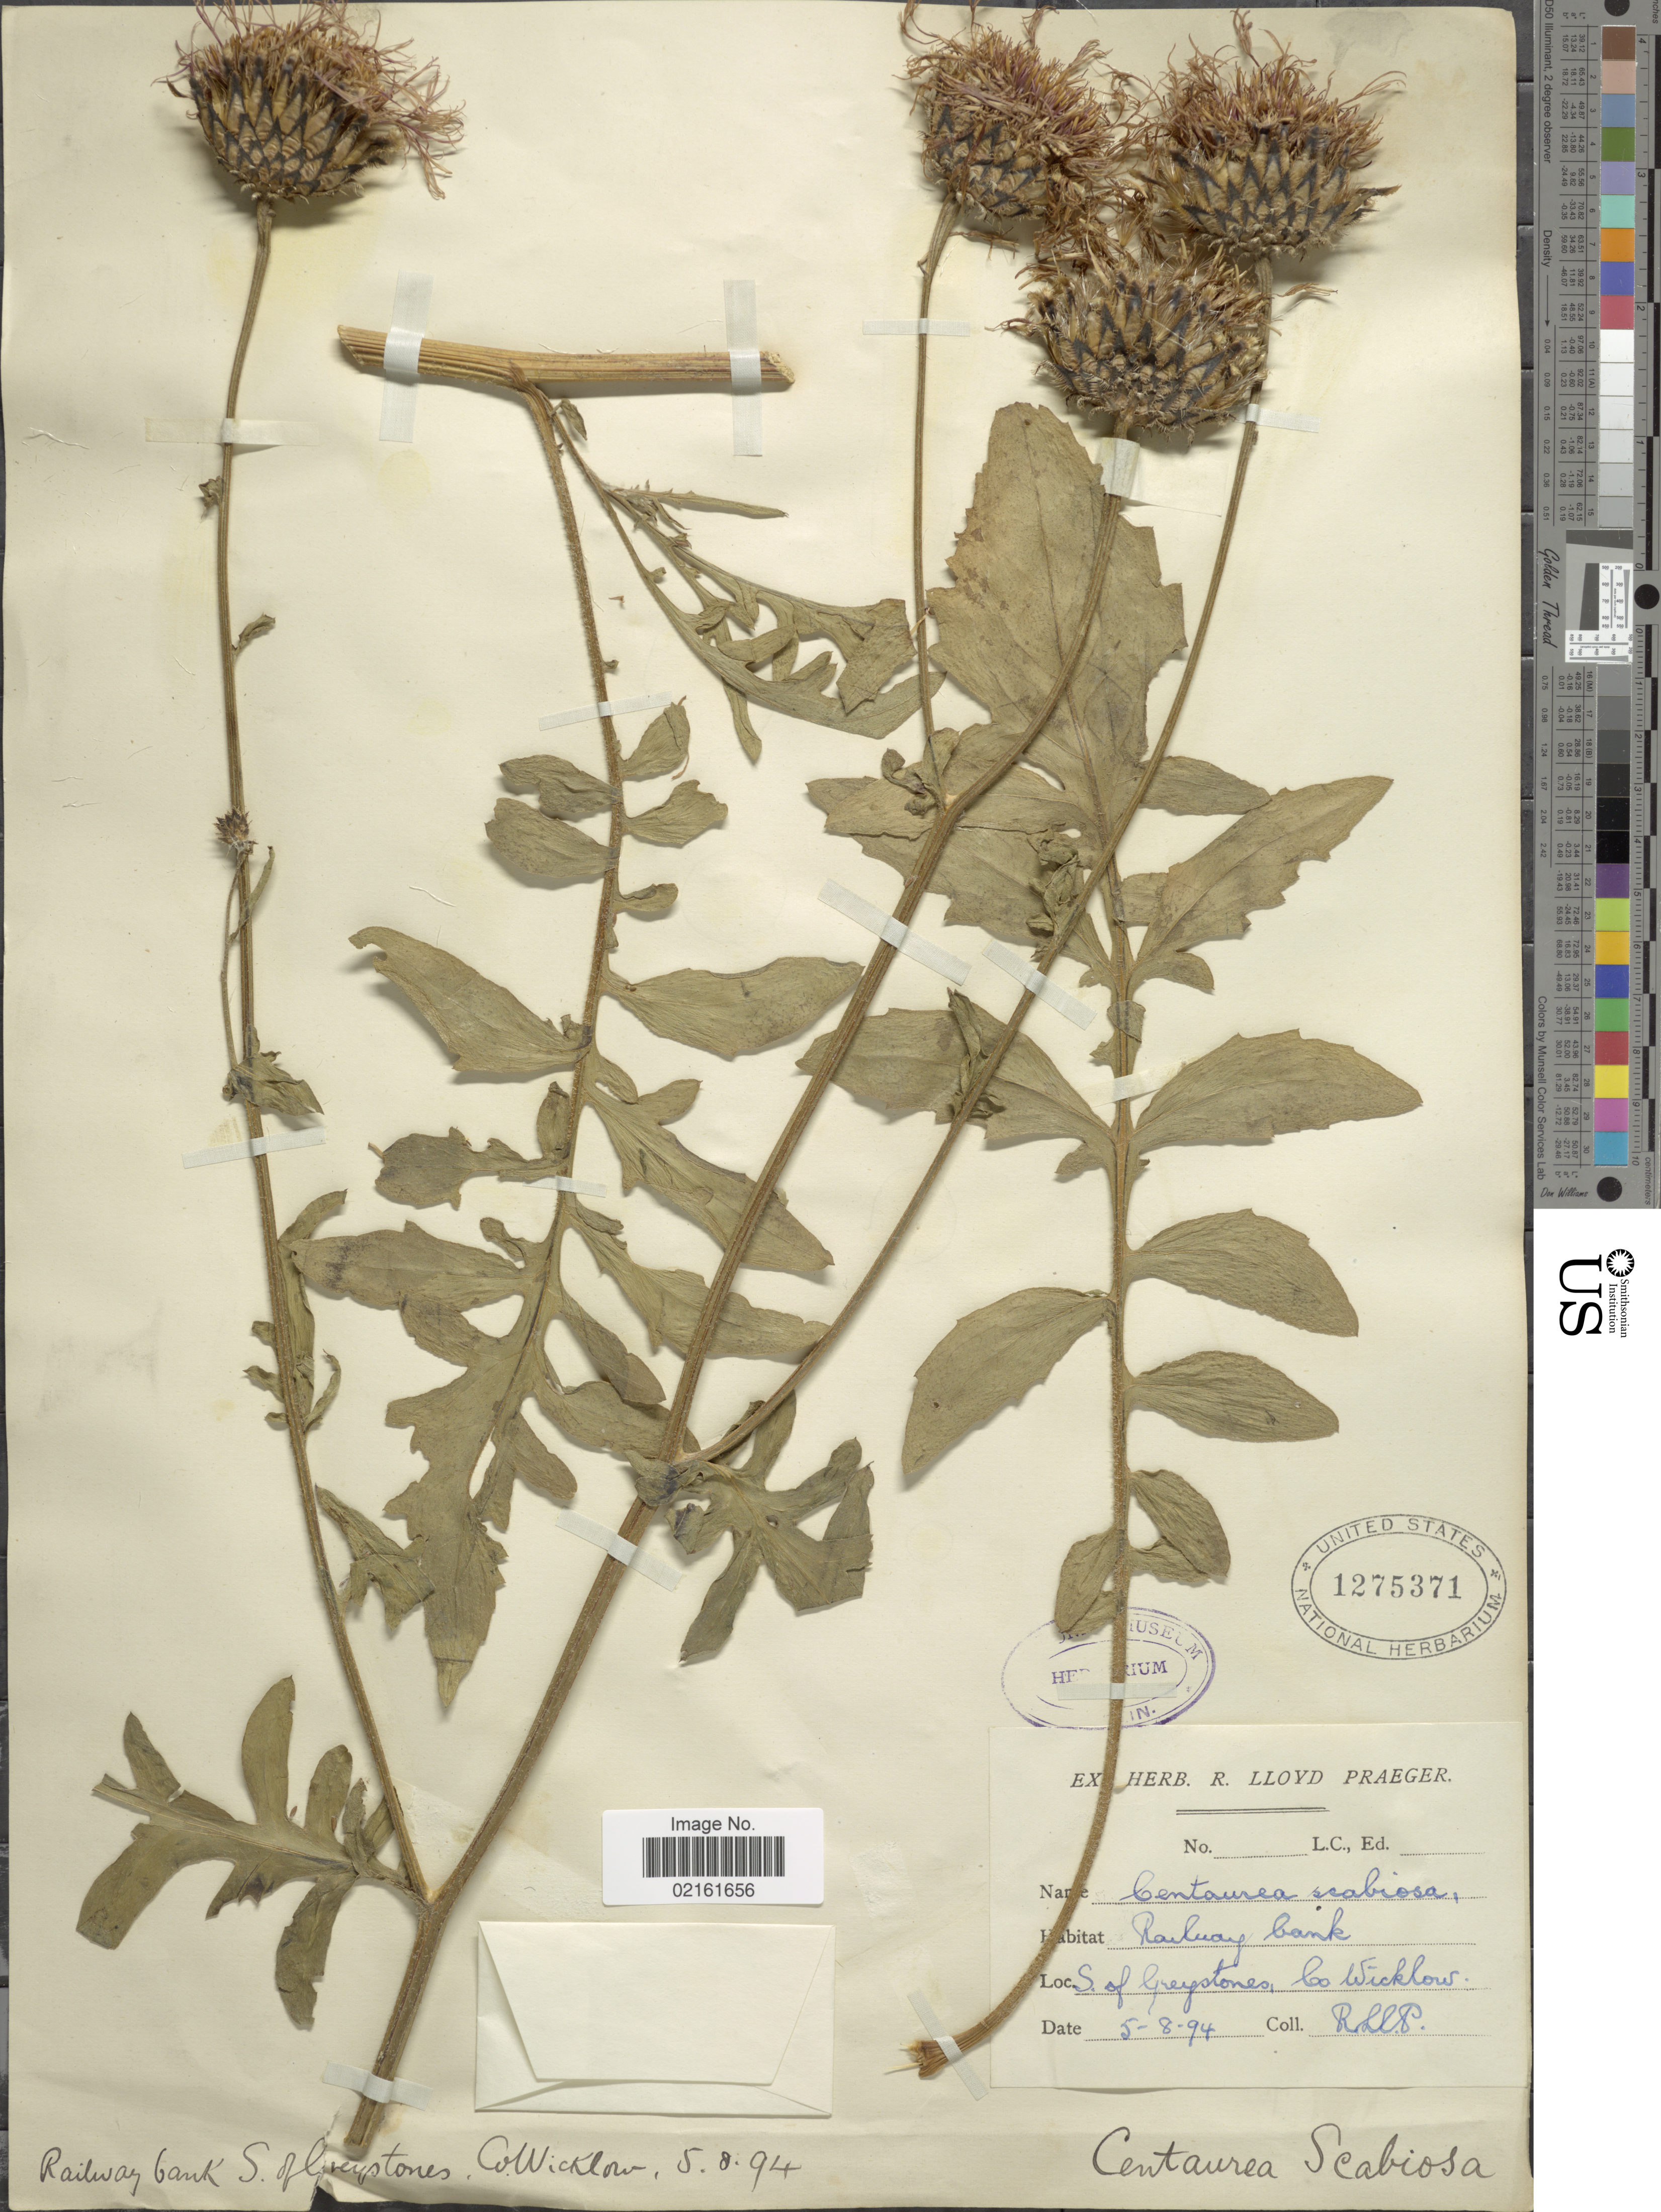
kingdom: Plantae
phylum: Tracheophyta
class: Magnoliopsida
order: Asterales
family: Asteraceae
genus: Centaurea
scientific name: Centaurea scabiosa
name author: L.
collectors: R. Praeger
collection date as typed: Transcribed d/m/y: 5/8/94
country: Ireland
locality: S. of Greystones, Co. Wicklow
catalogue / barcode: US 1275371